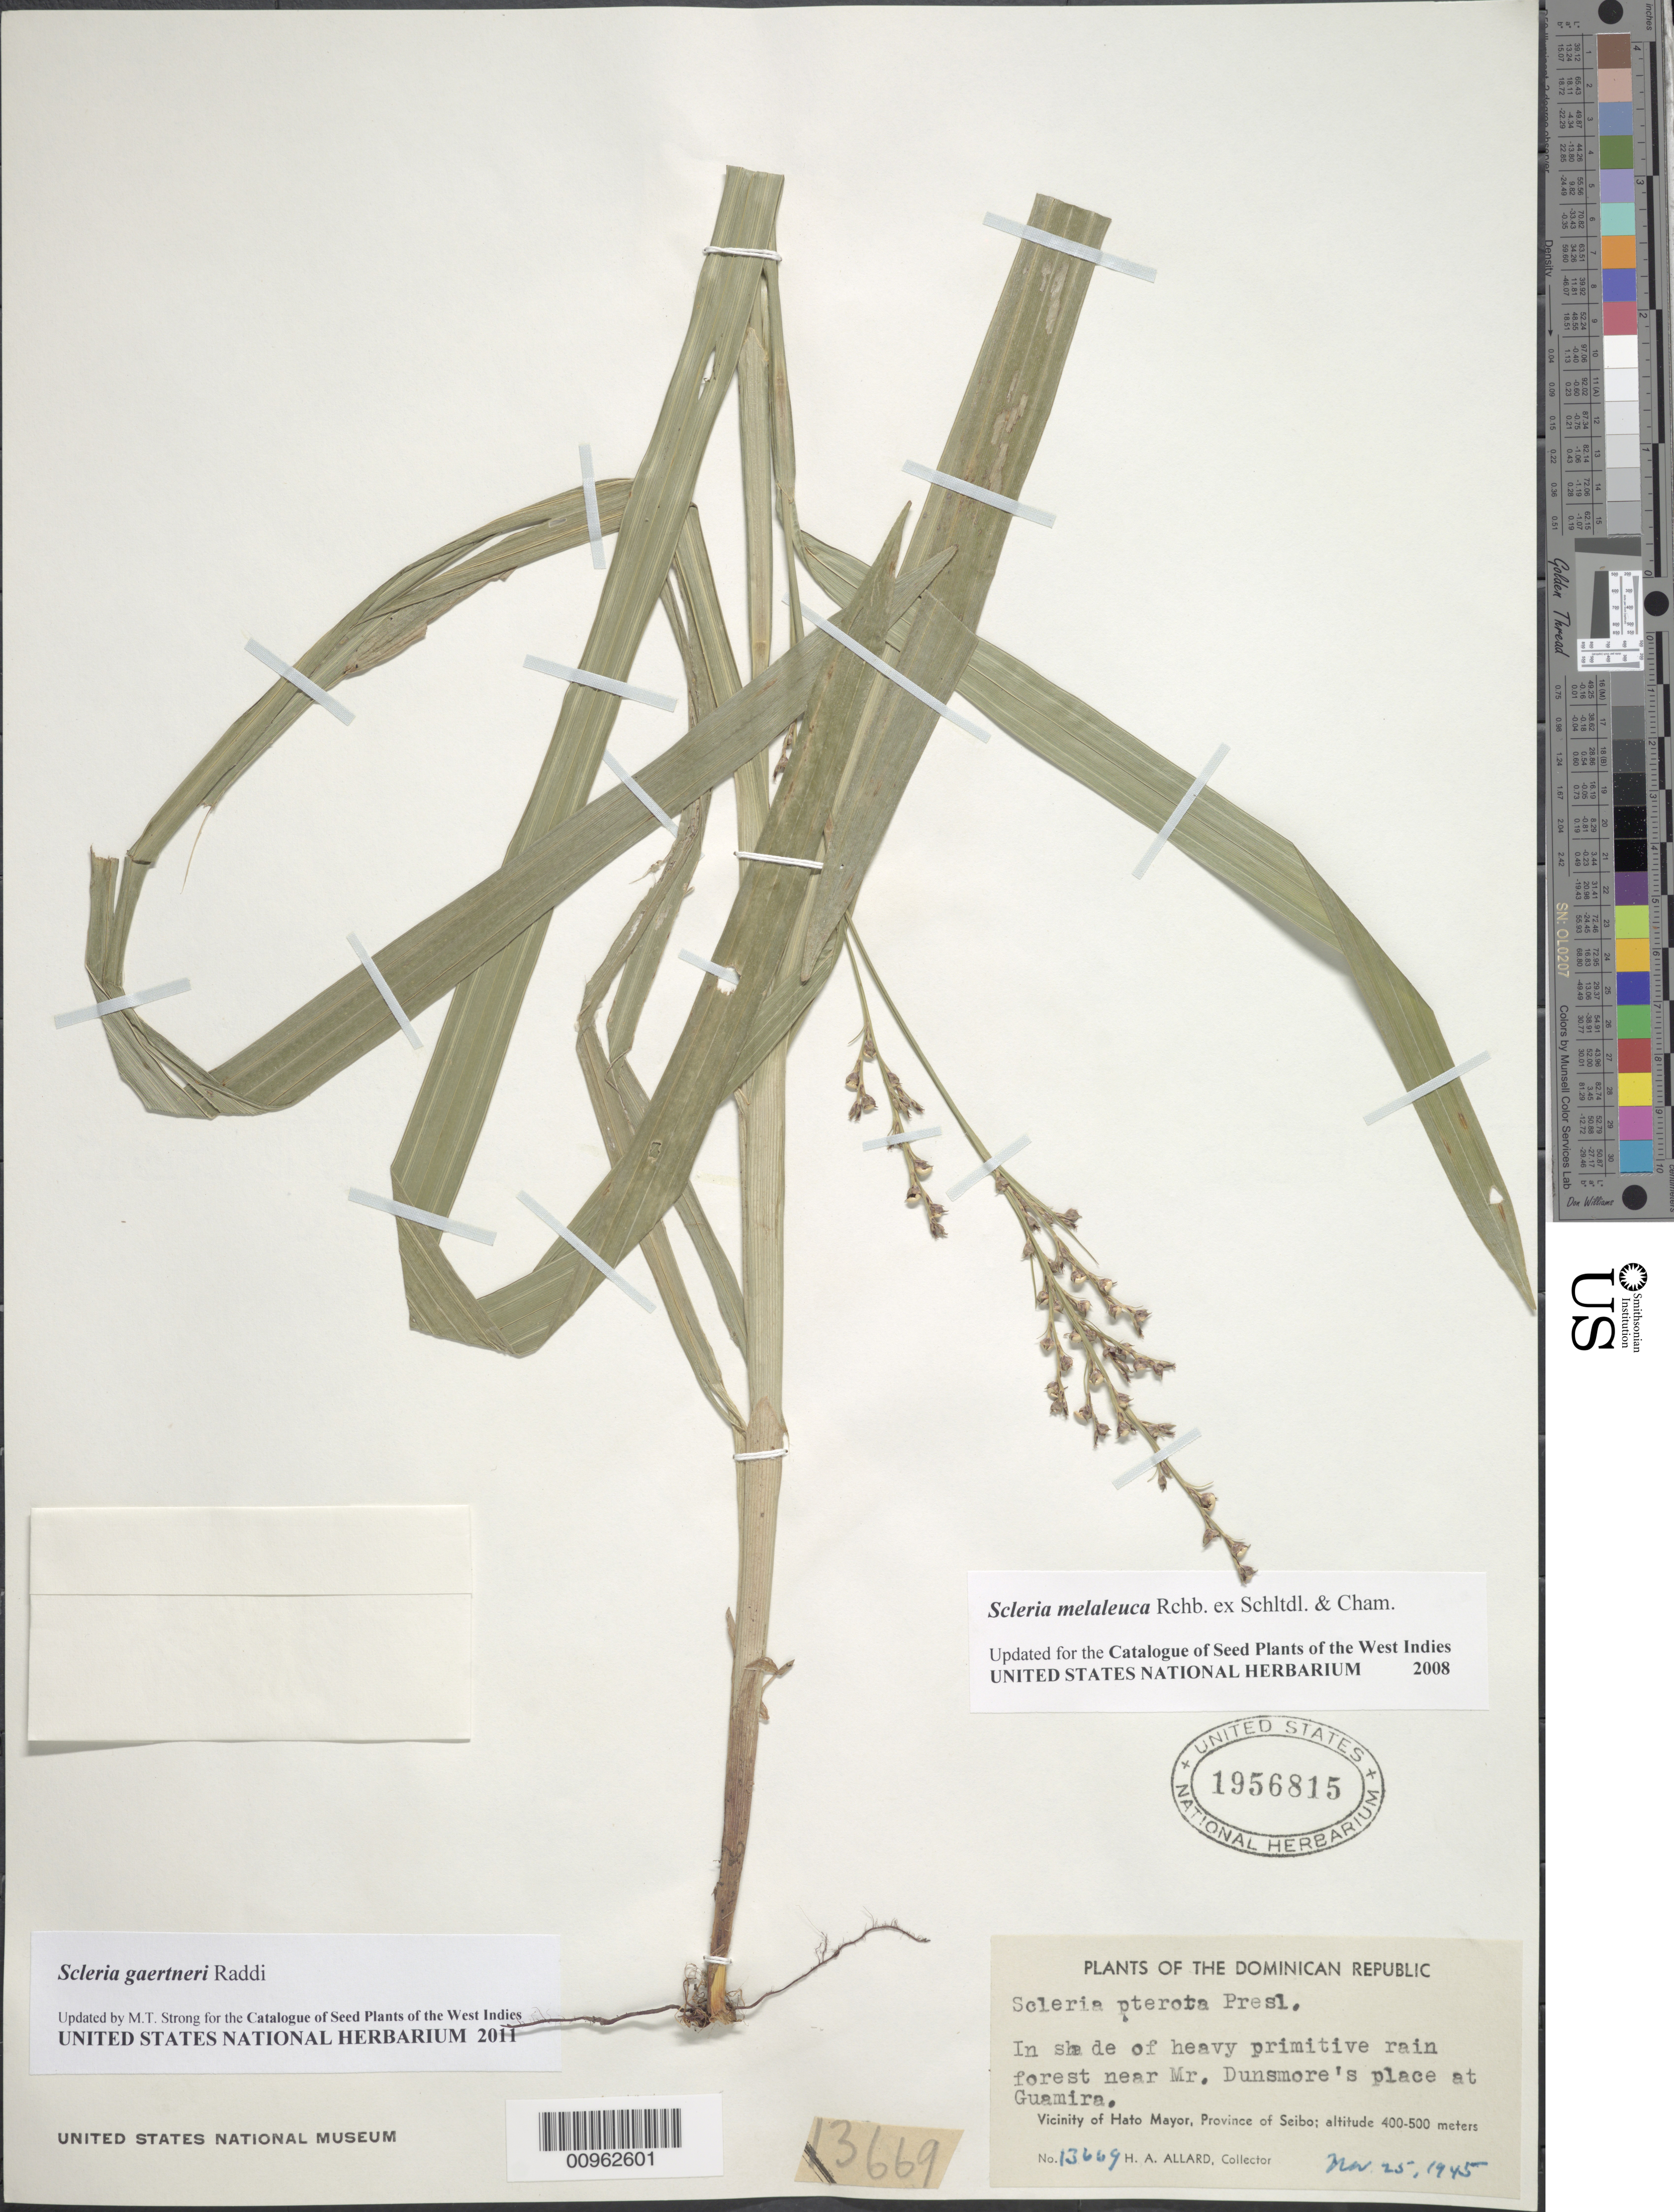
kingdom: Plantae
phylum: Tracheophyta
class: Liliopsida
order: Poales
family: Cyperaceae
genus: Scleria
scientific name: Scleria gaertneri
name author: Raddi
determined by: Strong, M. T., (US), Smithsonian Institution - National Museum of Natural History (UNITED STATES)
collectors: H. A. Allard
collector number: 13669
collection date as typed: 25 Nov 1945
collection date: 1945-11-25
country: Dominican Republic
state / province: El Seibo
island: Hispaniola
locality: Vicinity of Hato Mayor, near Mr. Dunsmore's place at Guamira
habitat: In shade of heavy primitive rainforest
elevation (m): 400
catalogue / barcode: US 1956815